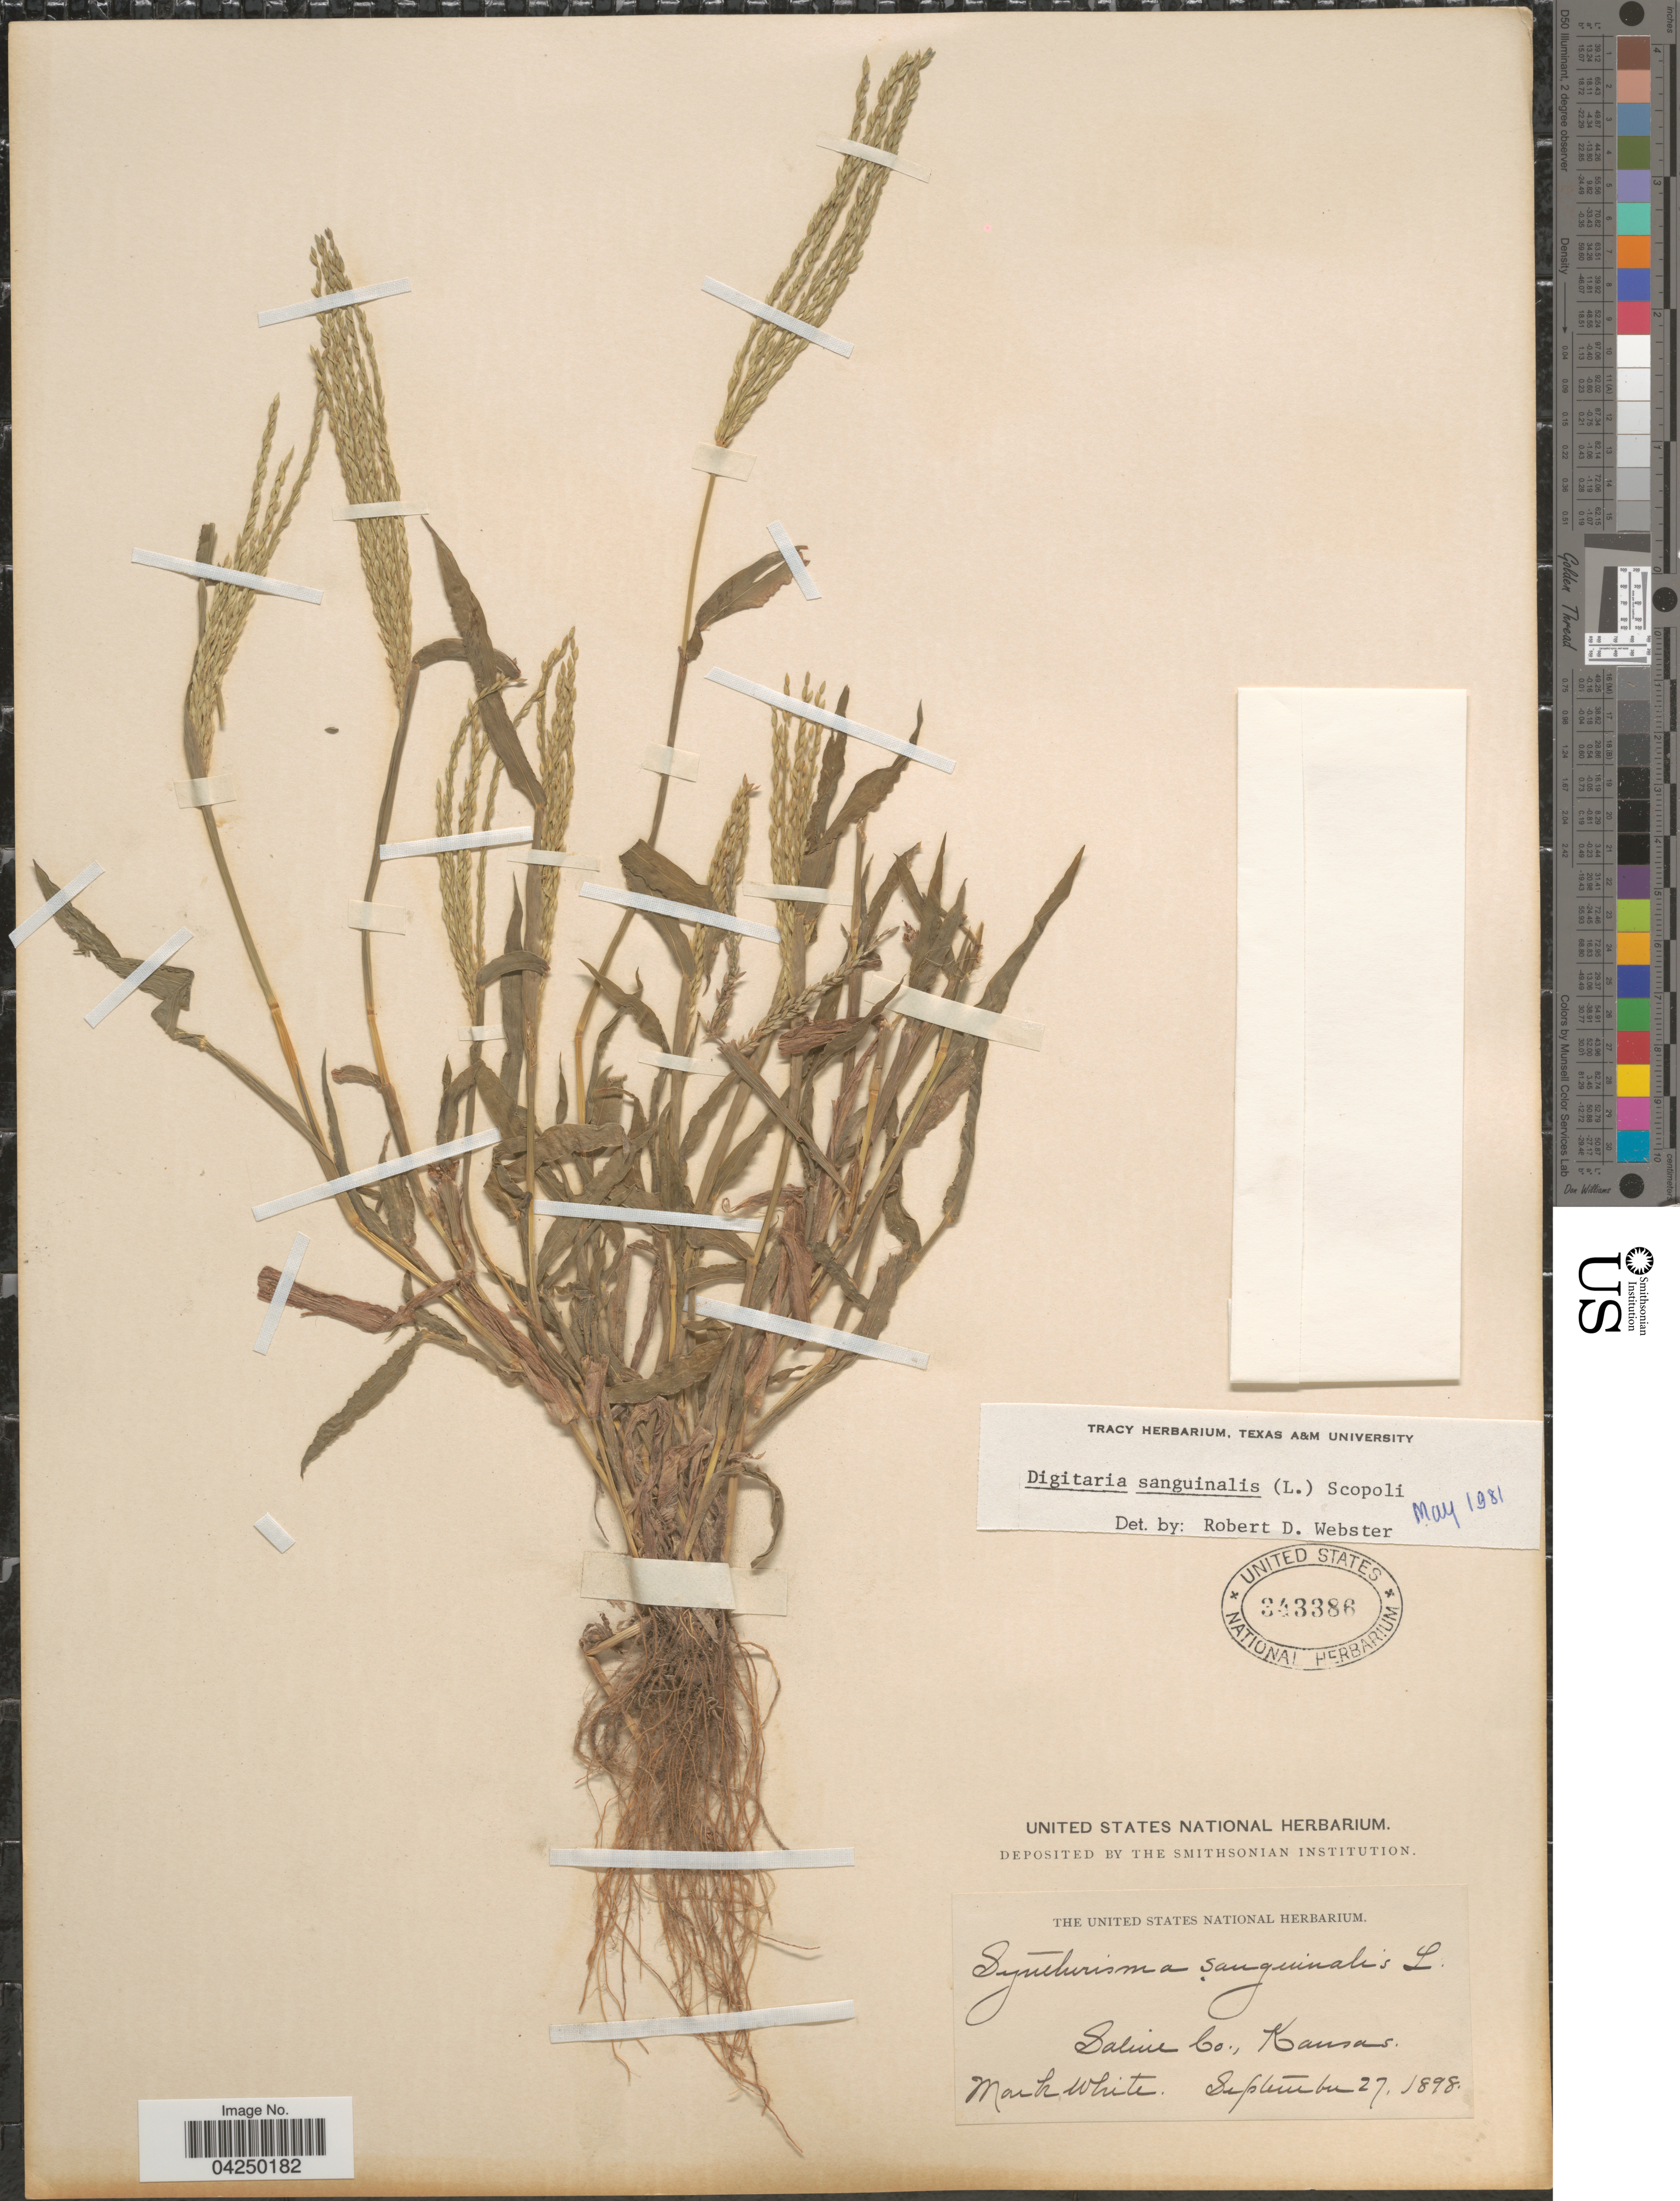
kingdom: Plantae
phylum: Tracheophyta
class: Liliopsida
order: Poales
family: Poaceae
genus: Digitaria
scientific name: Digitaria sanguinalis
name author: (L.) Scop.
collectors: M. White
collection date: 1898-09-27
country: United States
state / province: Kansas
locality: Saline Co.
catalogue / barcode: US 343386